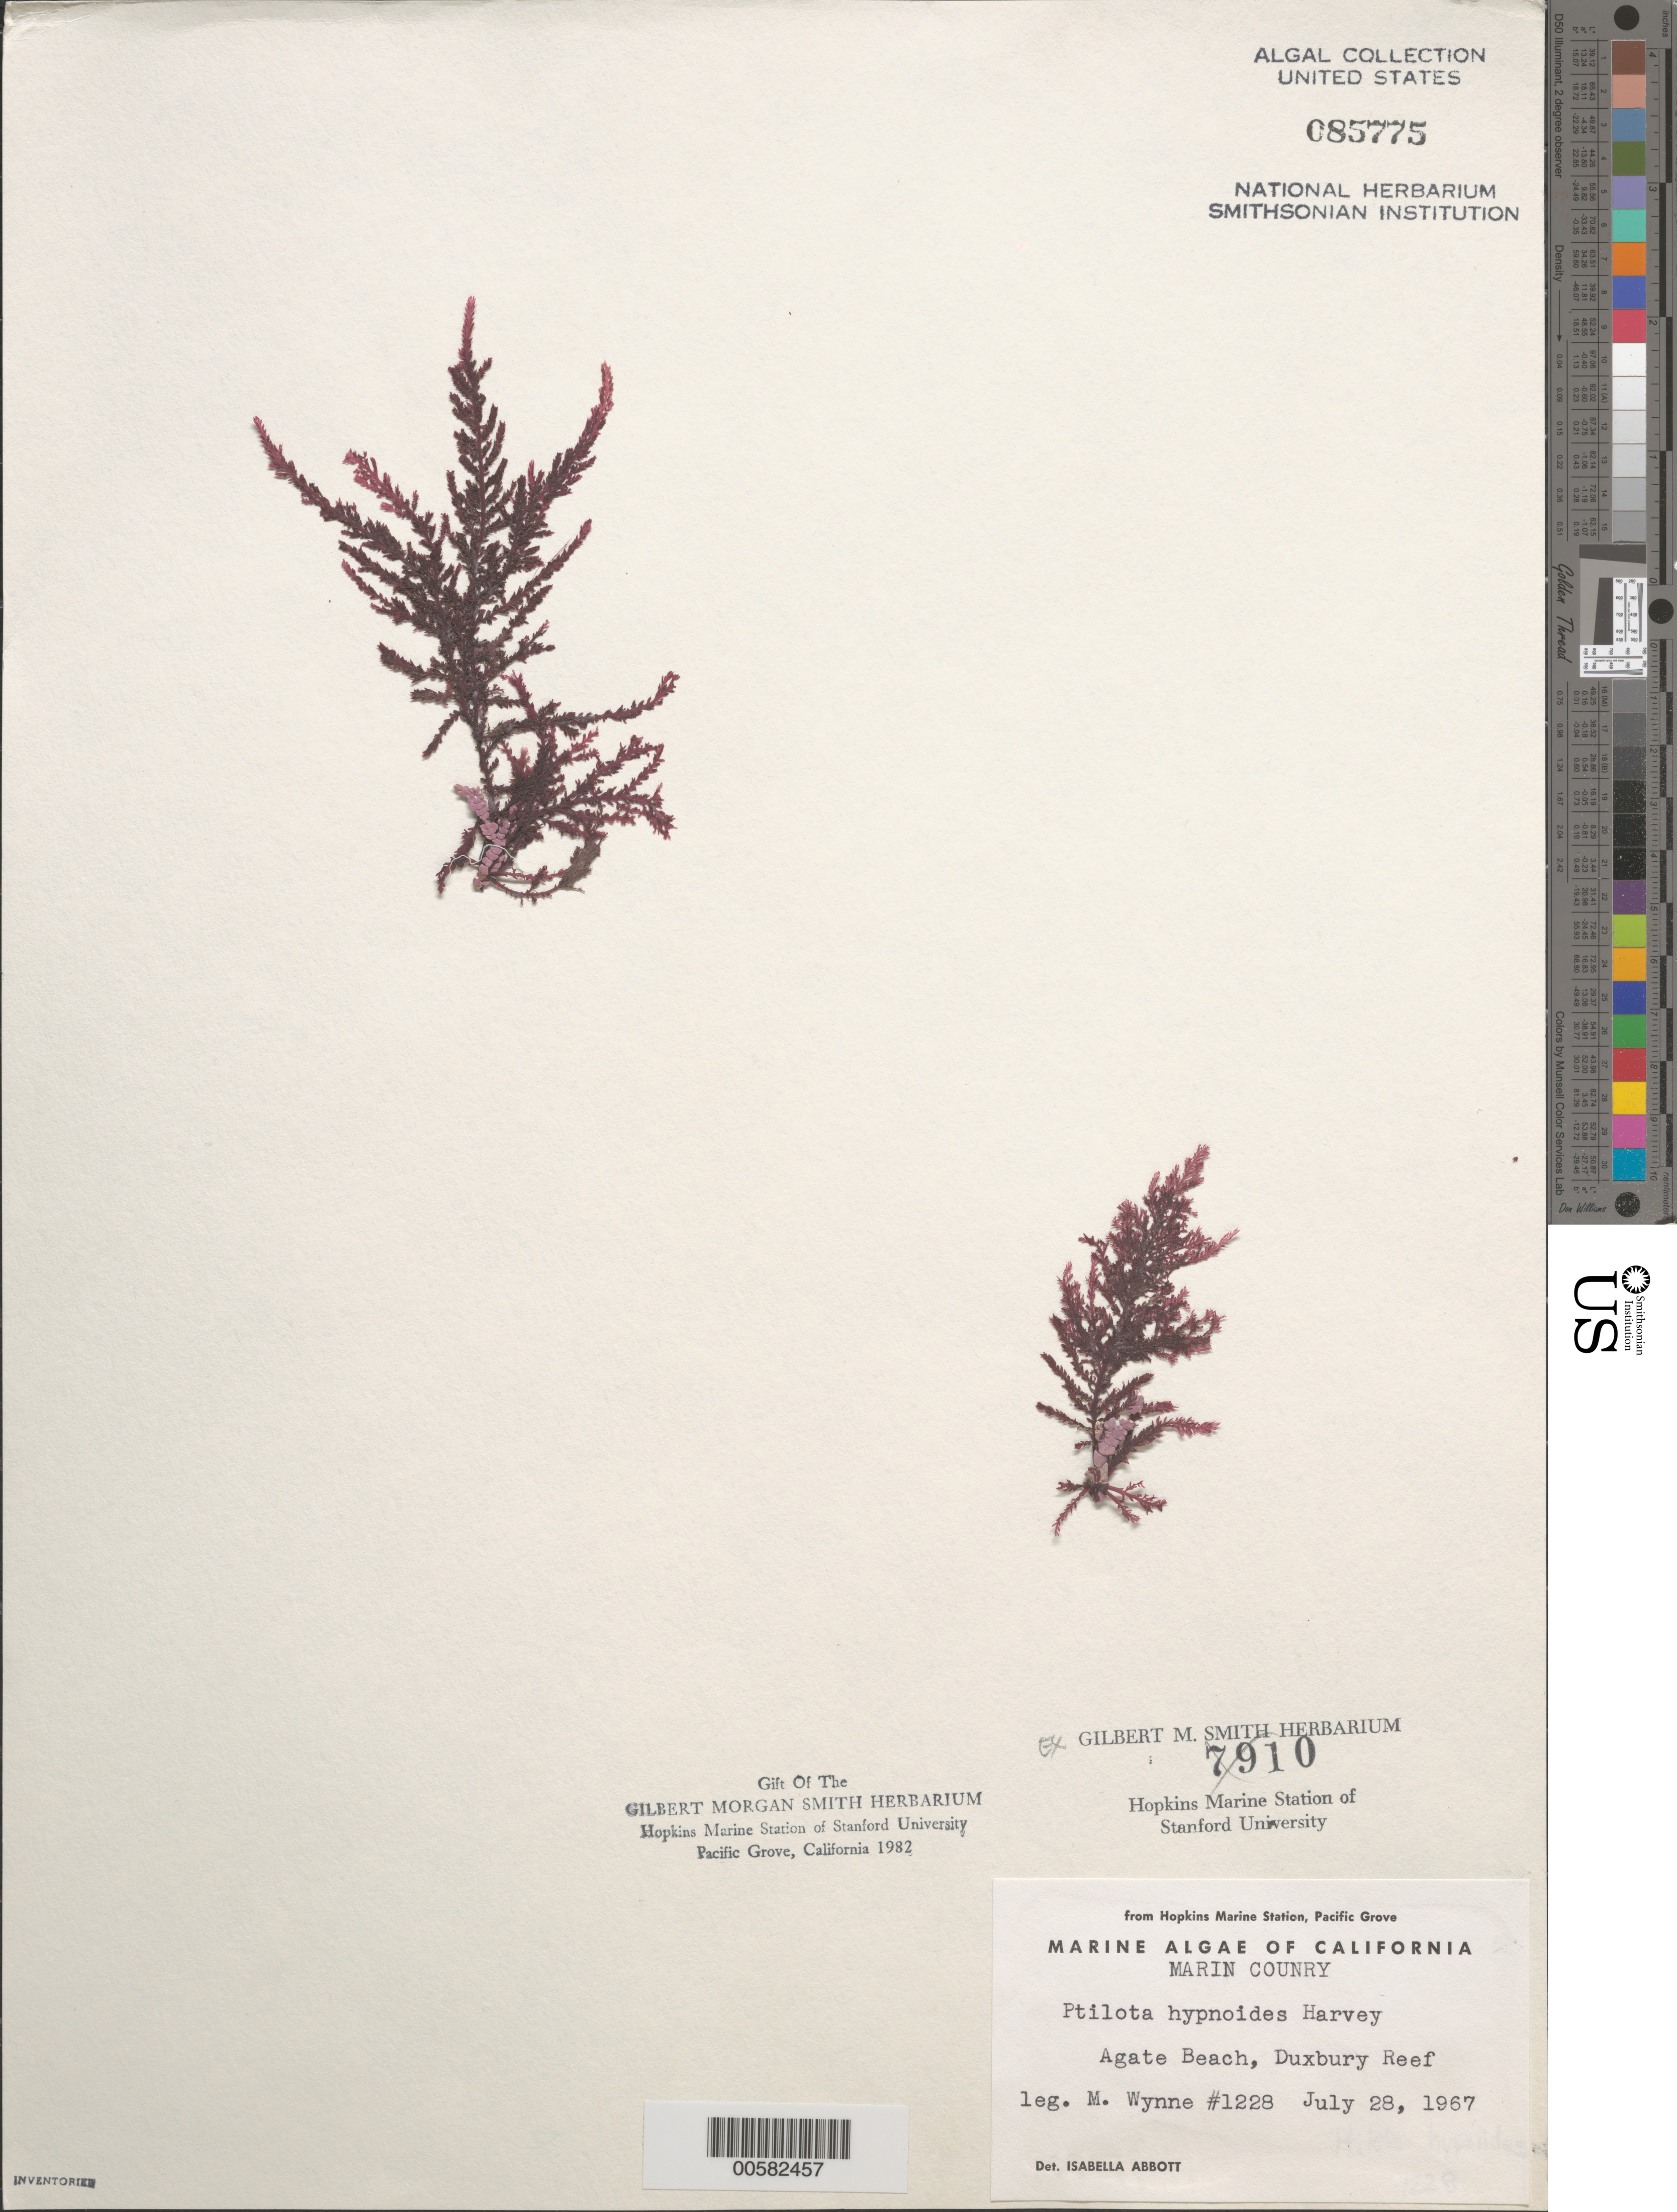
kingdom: Plantae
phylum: Rhodophyta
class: Florideophyceae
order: Ceramiales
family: Wrangeliaceae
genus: Ptilota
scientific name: Ptilota hypnoides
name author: Harv. in Hook. & Arn.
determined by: Abbott, Isabella A.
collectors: M.J. Wynne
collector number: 1228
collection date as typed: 28 Jul 1967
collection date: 1967-07-28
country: United States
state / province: California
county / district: Marin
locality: Agate Beach, Duxbury Reef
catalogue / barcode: US 85775